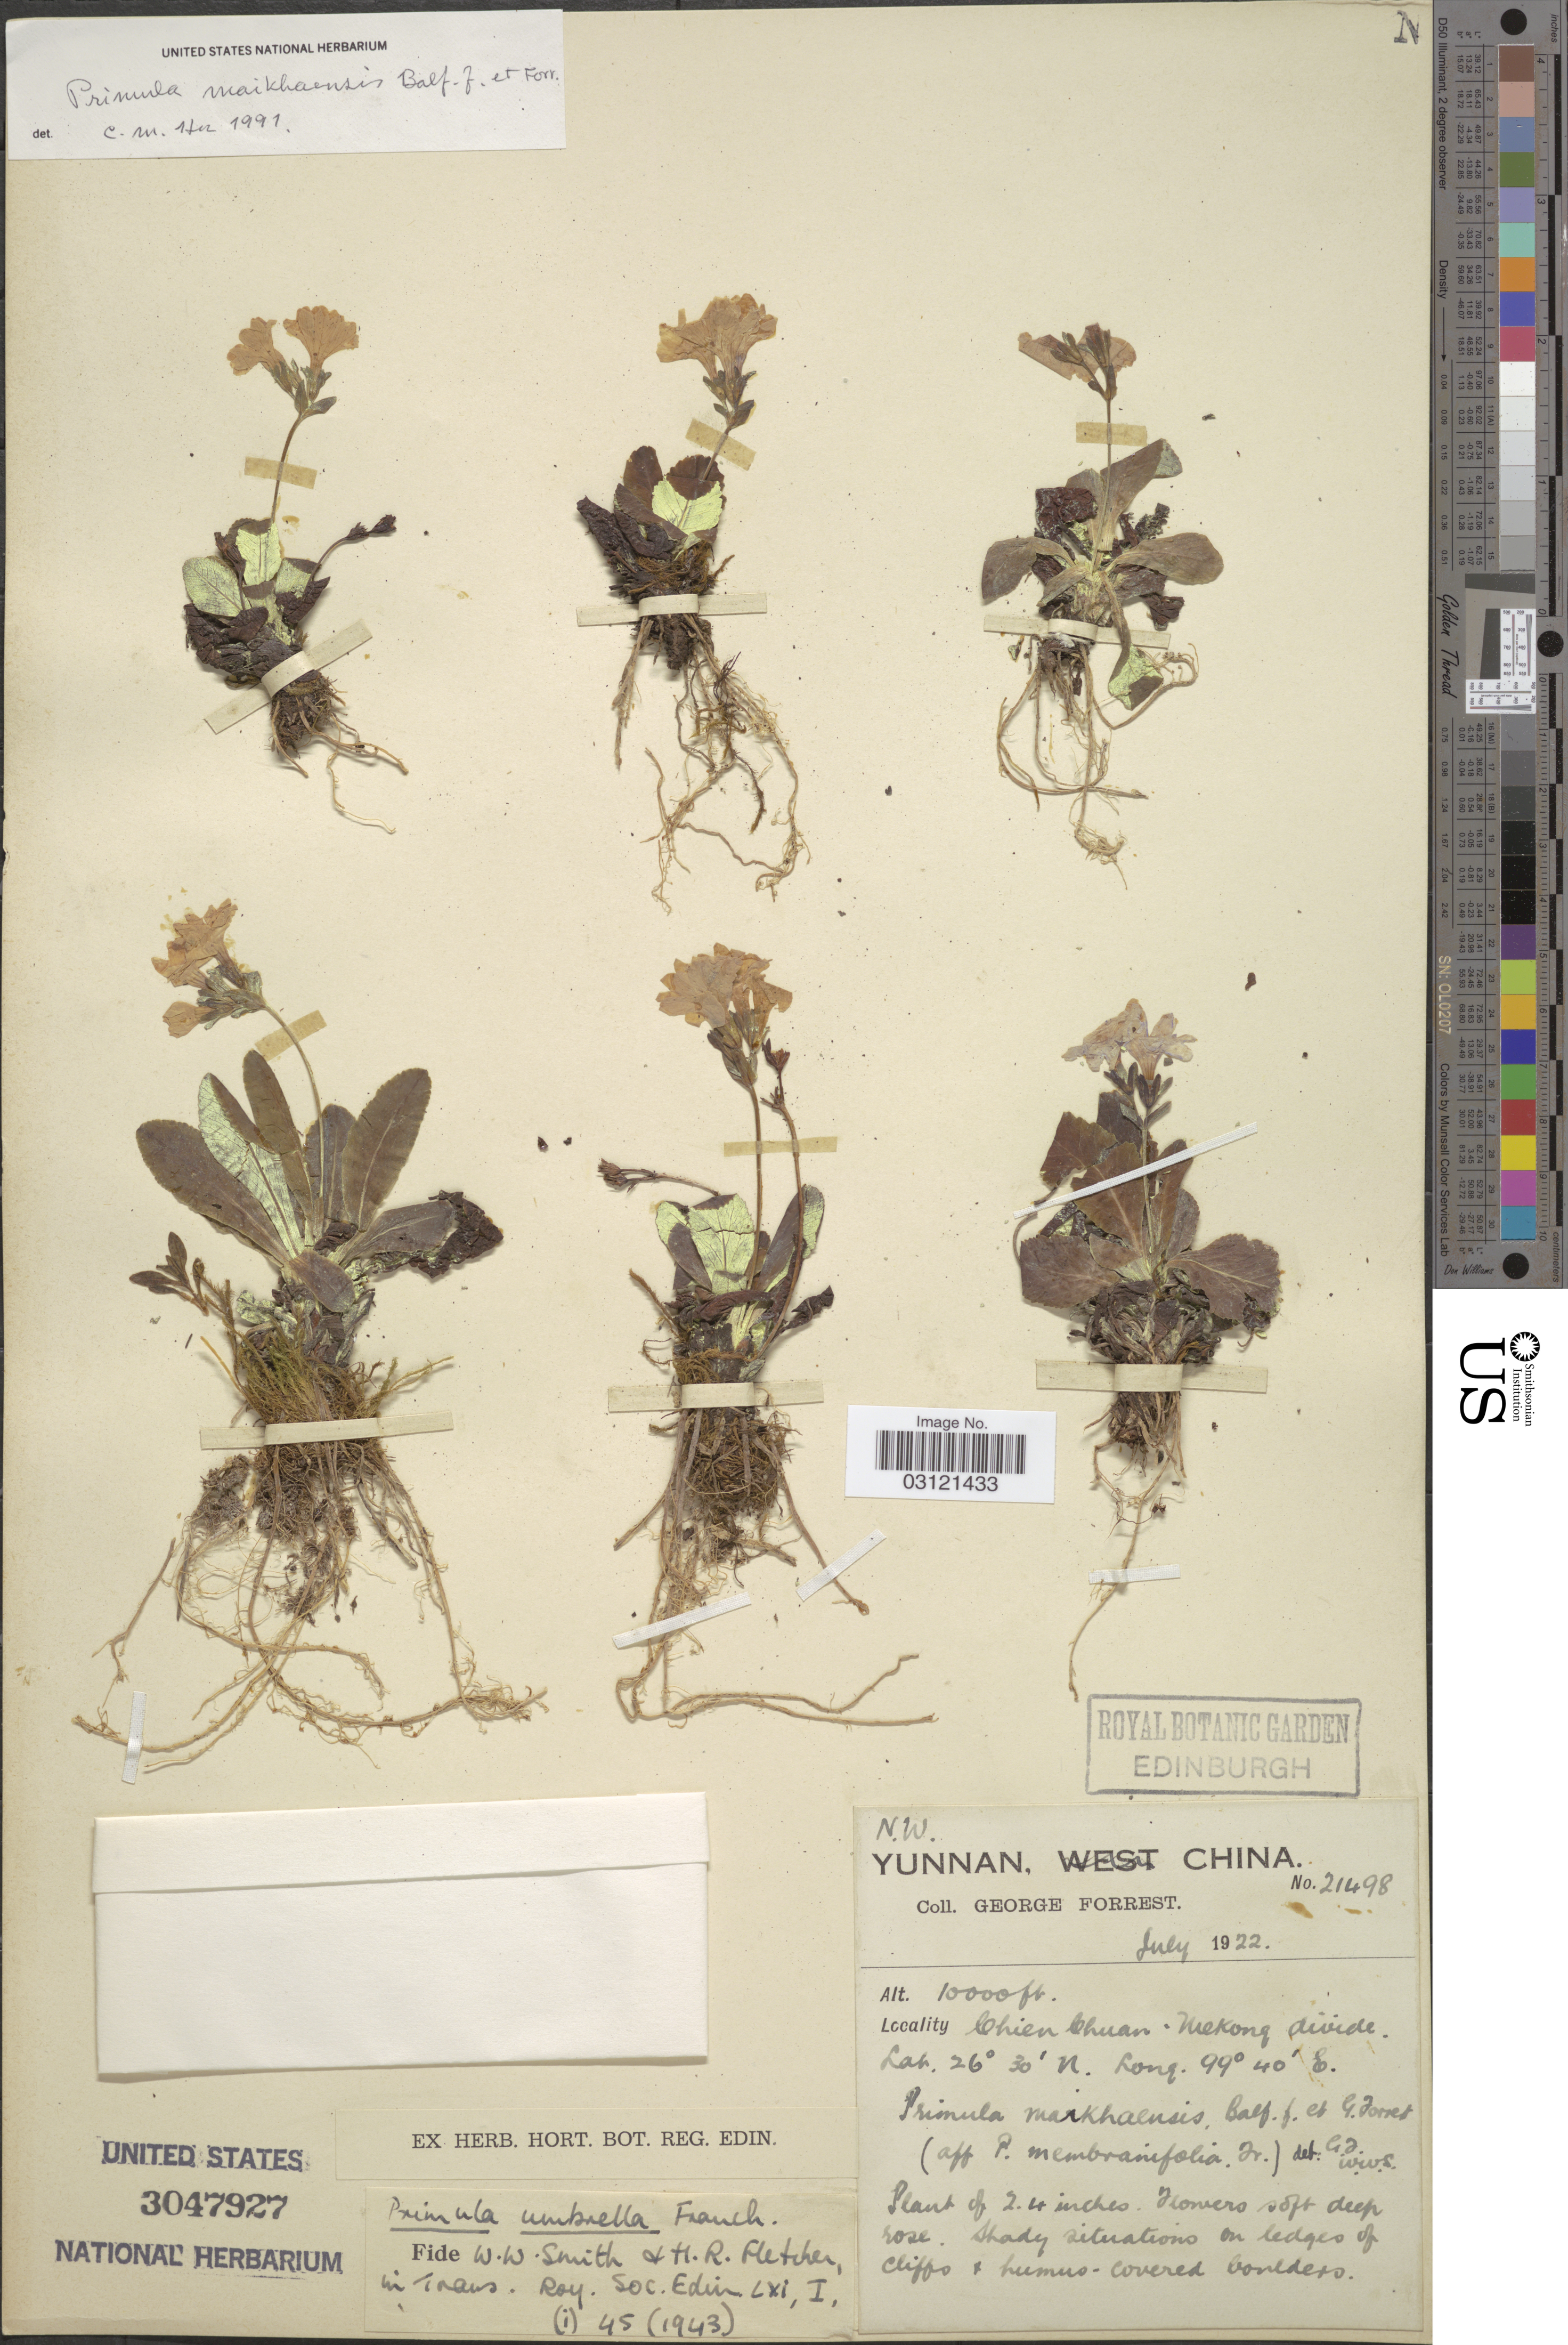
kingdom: Plantae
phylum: Tracheophyta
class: Magnoliopsida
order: Ericales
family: Primulaceae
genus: Primula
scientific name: Primula maikhaensis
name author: Balf. f. & Forrest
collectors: G. Forrest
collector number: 21498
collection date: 1922-07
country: China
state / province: Yunnan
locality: N.W. Yunnan. Chien Chuan - Mekong divide.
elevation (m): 3048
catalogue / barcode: US 3047927